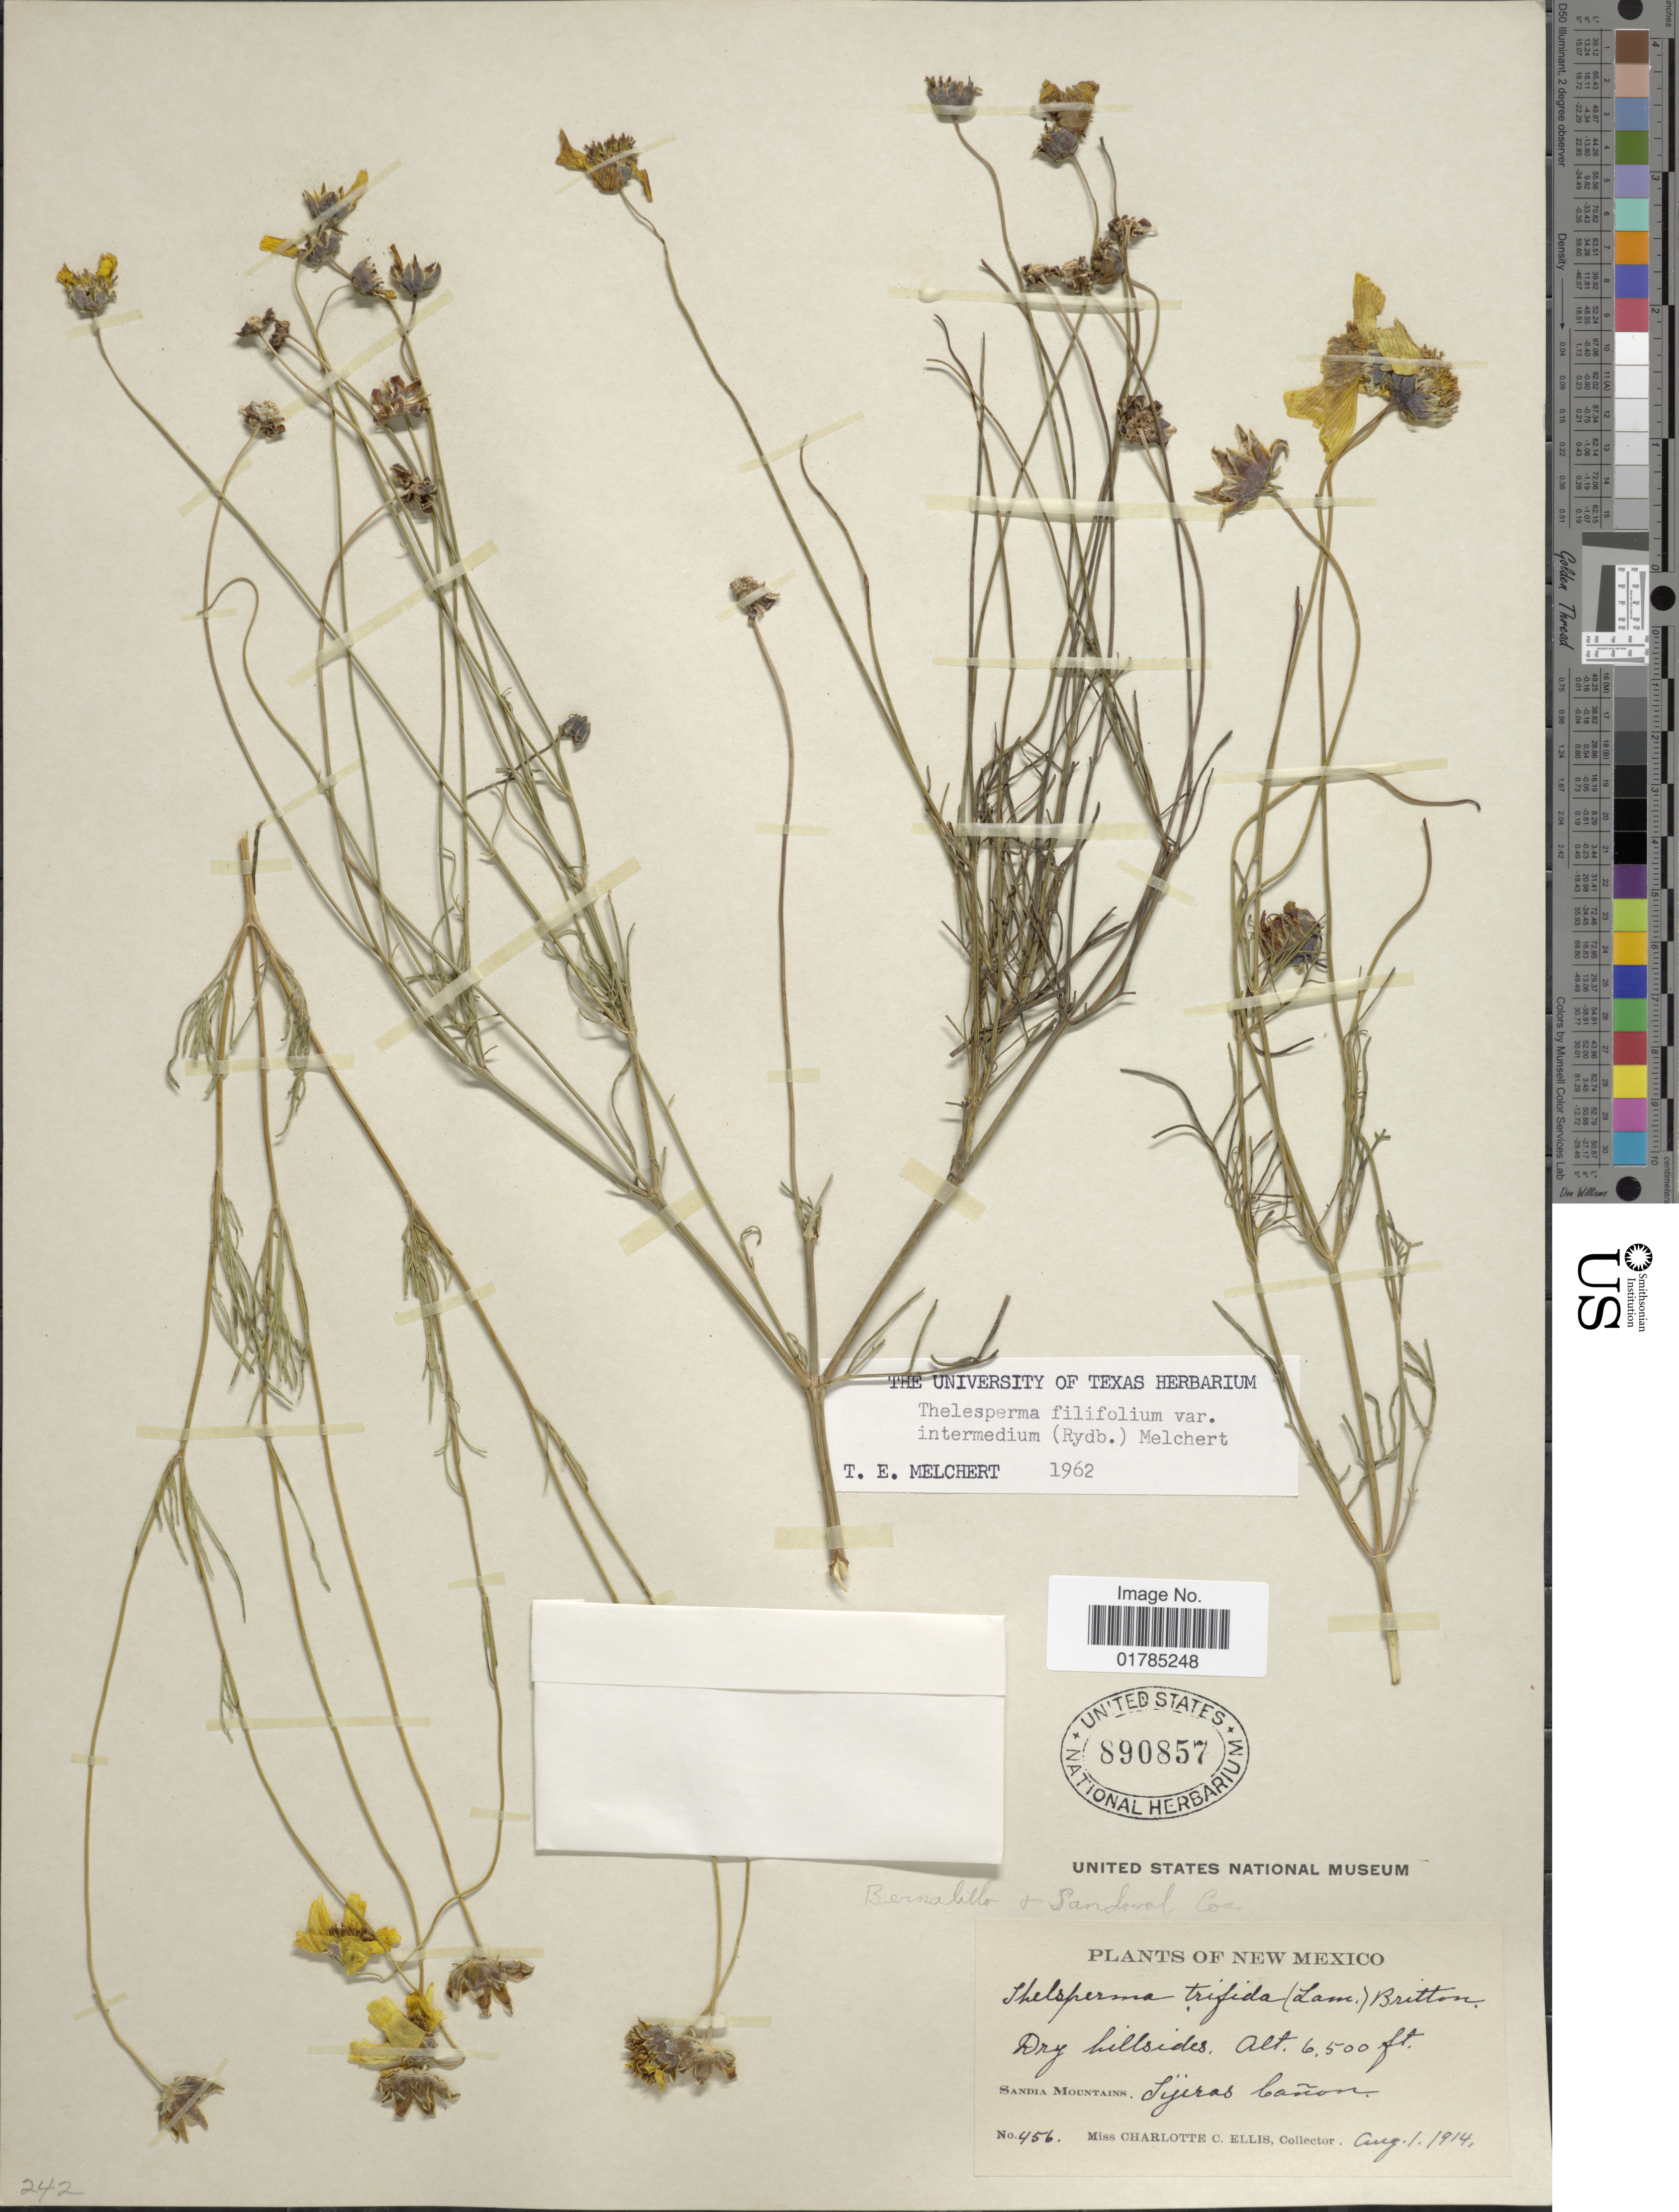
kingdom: Plantae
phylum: Tracheophyta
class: Magnoliopsida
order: Asterales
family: Asteraceae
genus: Thelesperma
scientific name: Thelesperma filifolium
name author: (Hook.) A. Gray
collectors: C. C. Ellis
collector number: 456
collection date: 1914-08-01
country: United States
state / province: New Mexico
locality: Tijeras Cañon, Sandia Mountains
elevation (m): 1981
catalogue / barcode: US 890857